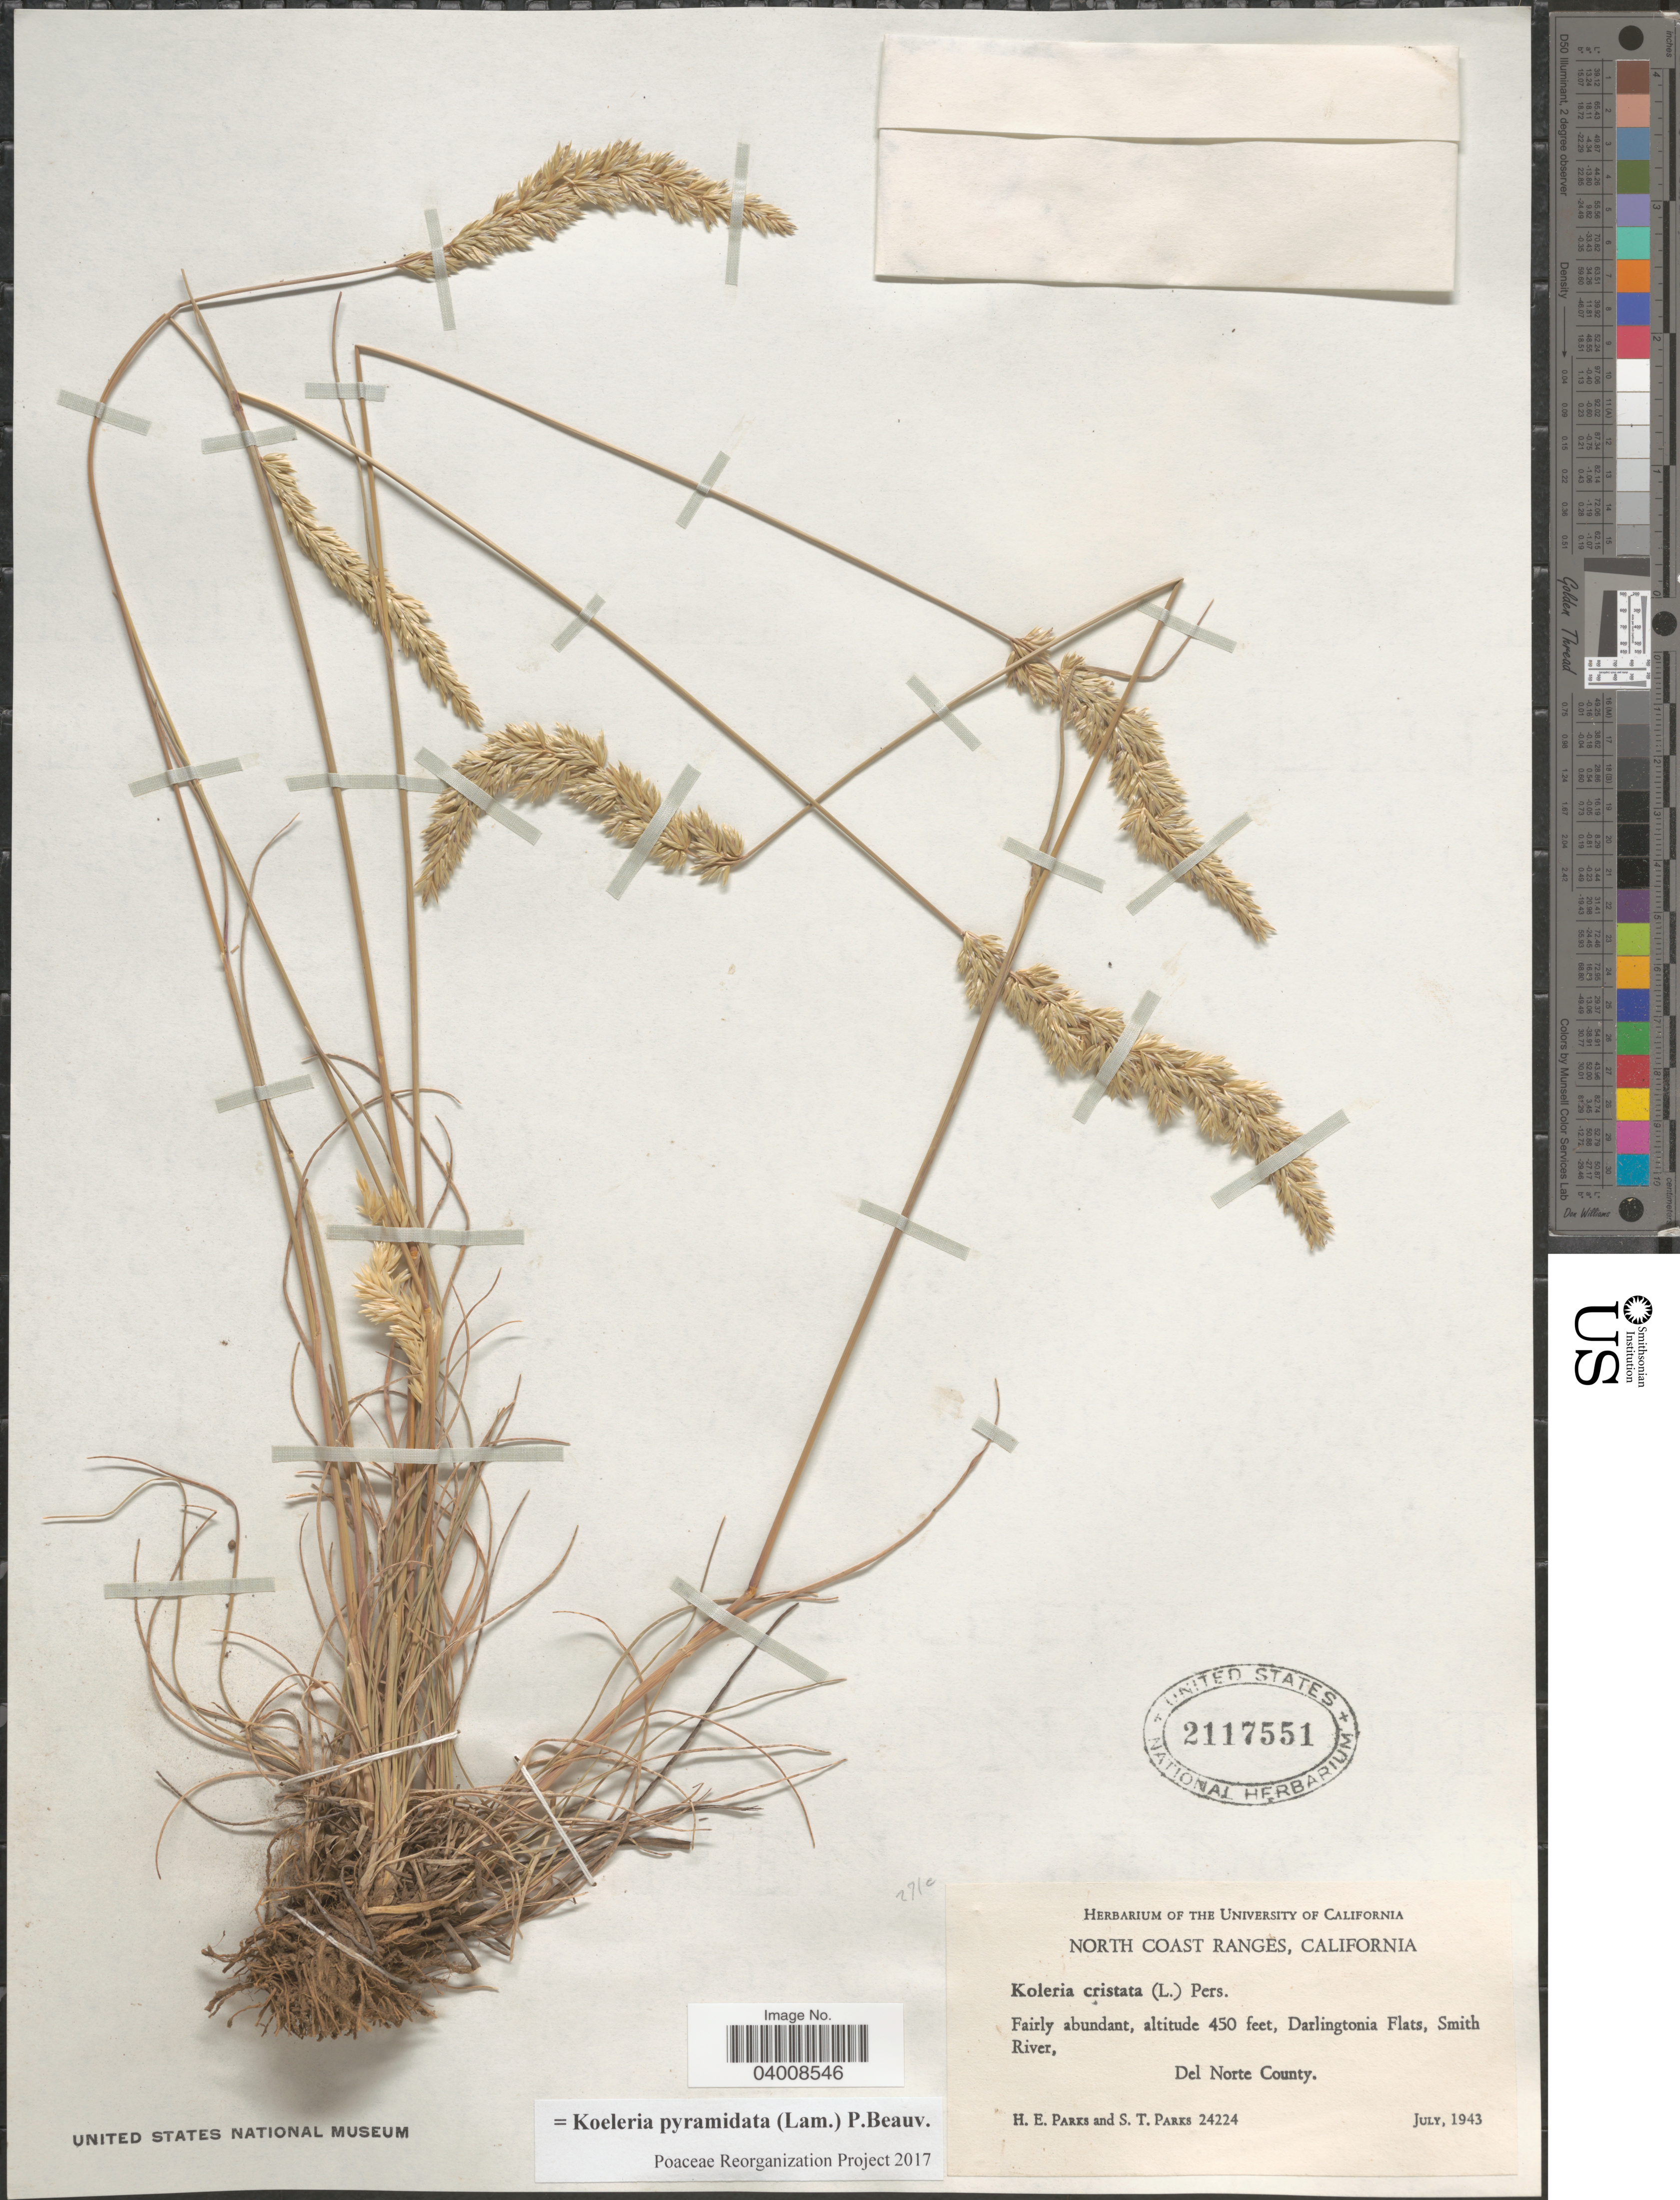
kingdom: Plantae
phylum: Tracheophyta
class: Liliopsida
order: Poales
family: Poaceae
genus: Koeleria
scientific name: Koeleria pyramidata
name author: (Lam.) P. Beauv.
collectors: H. E. Parks & S. Parks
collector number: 24224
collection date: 1943-07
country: United States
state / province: California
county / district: Del Norte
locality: North Coast Ranges. Darlingtonia Flats, Smith River, Del Norte County.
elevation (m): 137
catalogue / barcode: US 2117551